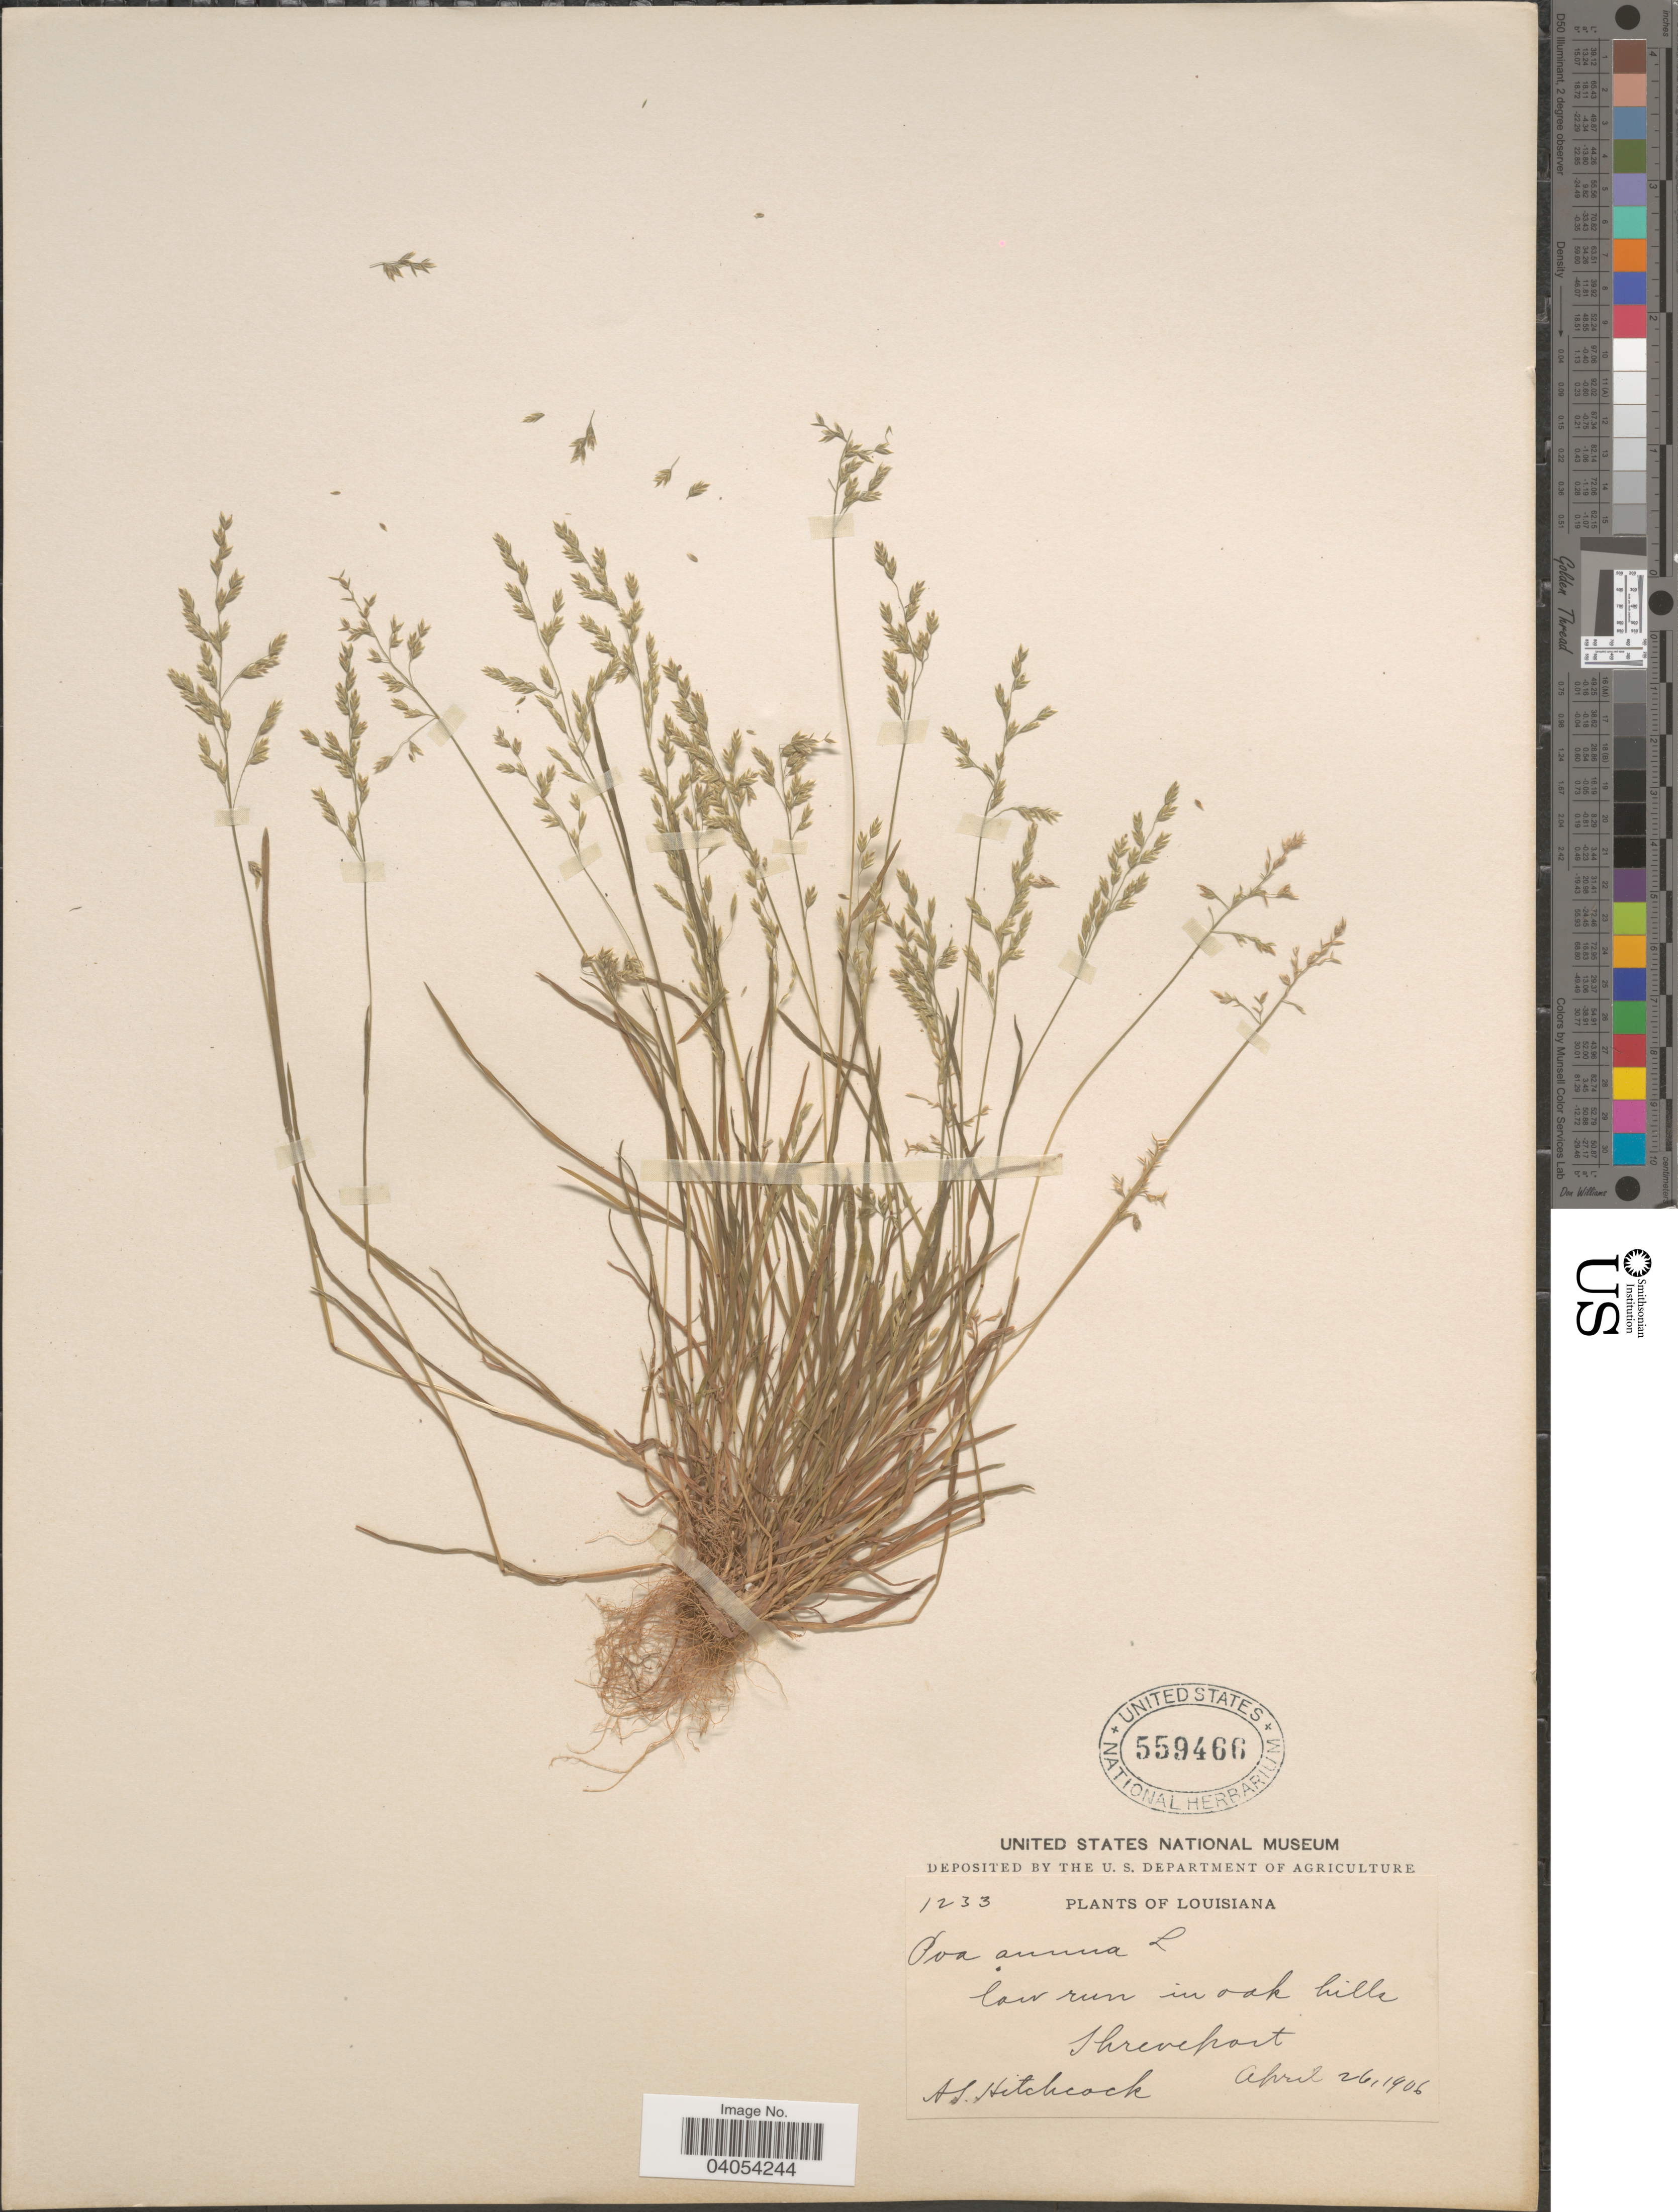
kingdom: Plantae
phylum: Tracheophyta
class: Liliopsida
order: Poales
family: Poaceae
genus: Poa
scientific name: Poa annua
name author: L.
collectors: A. S. Hitchcock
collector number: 1233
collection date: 1906-04-26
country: United States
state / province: Louisiana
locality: Shreveport.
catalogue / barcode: US 559466